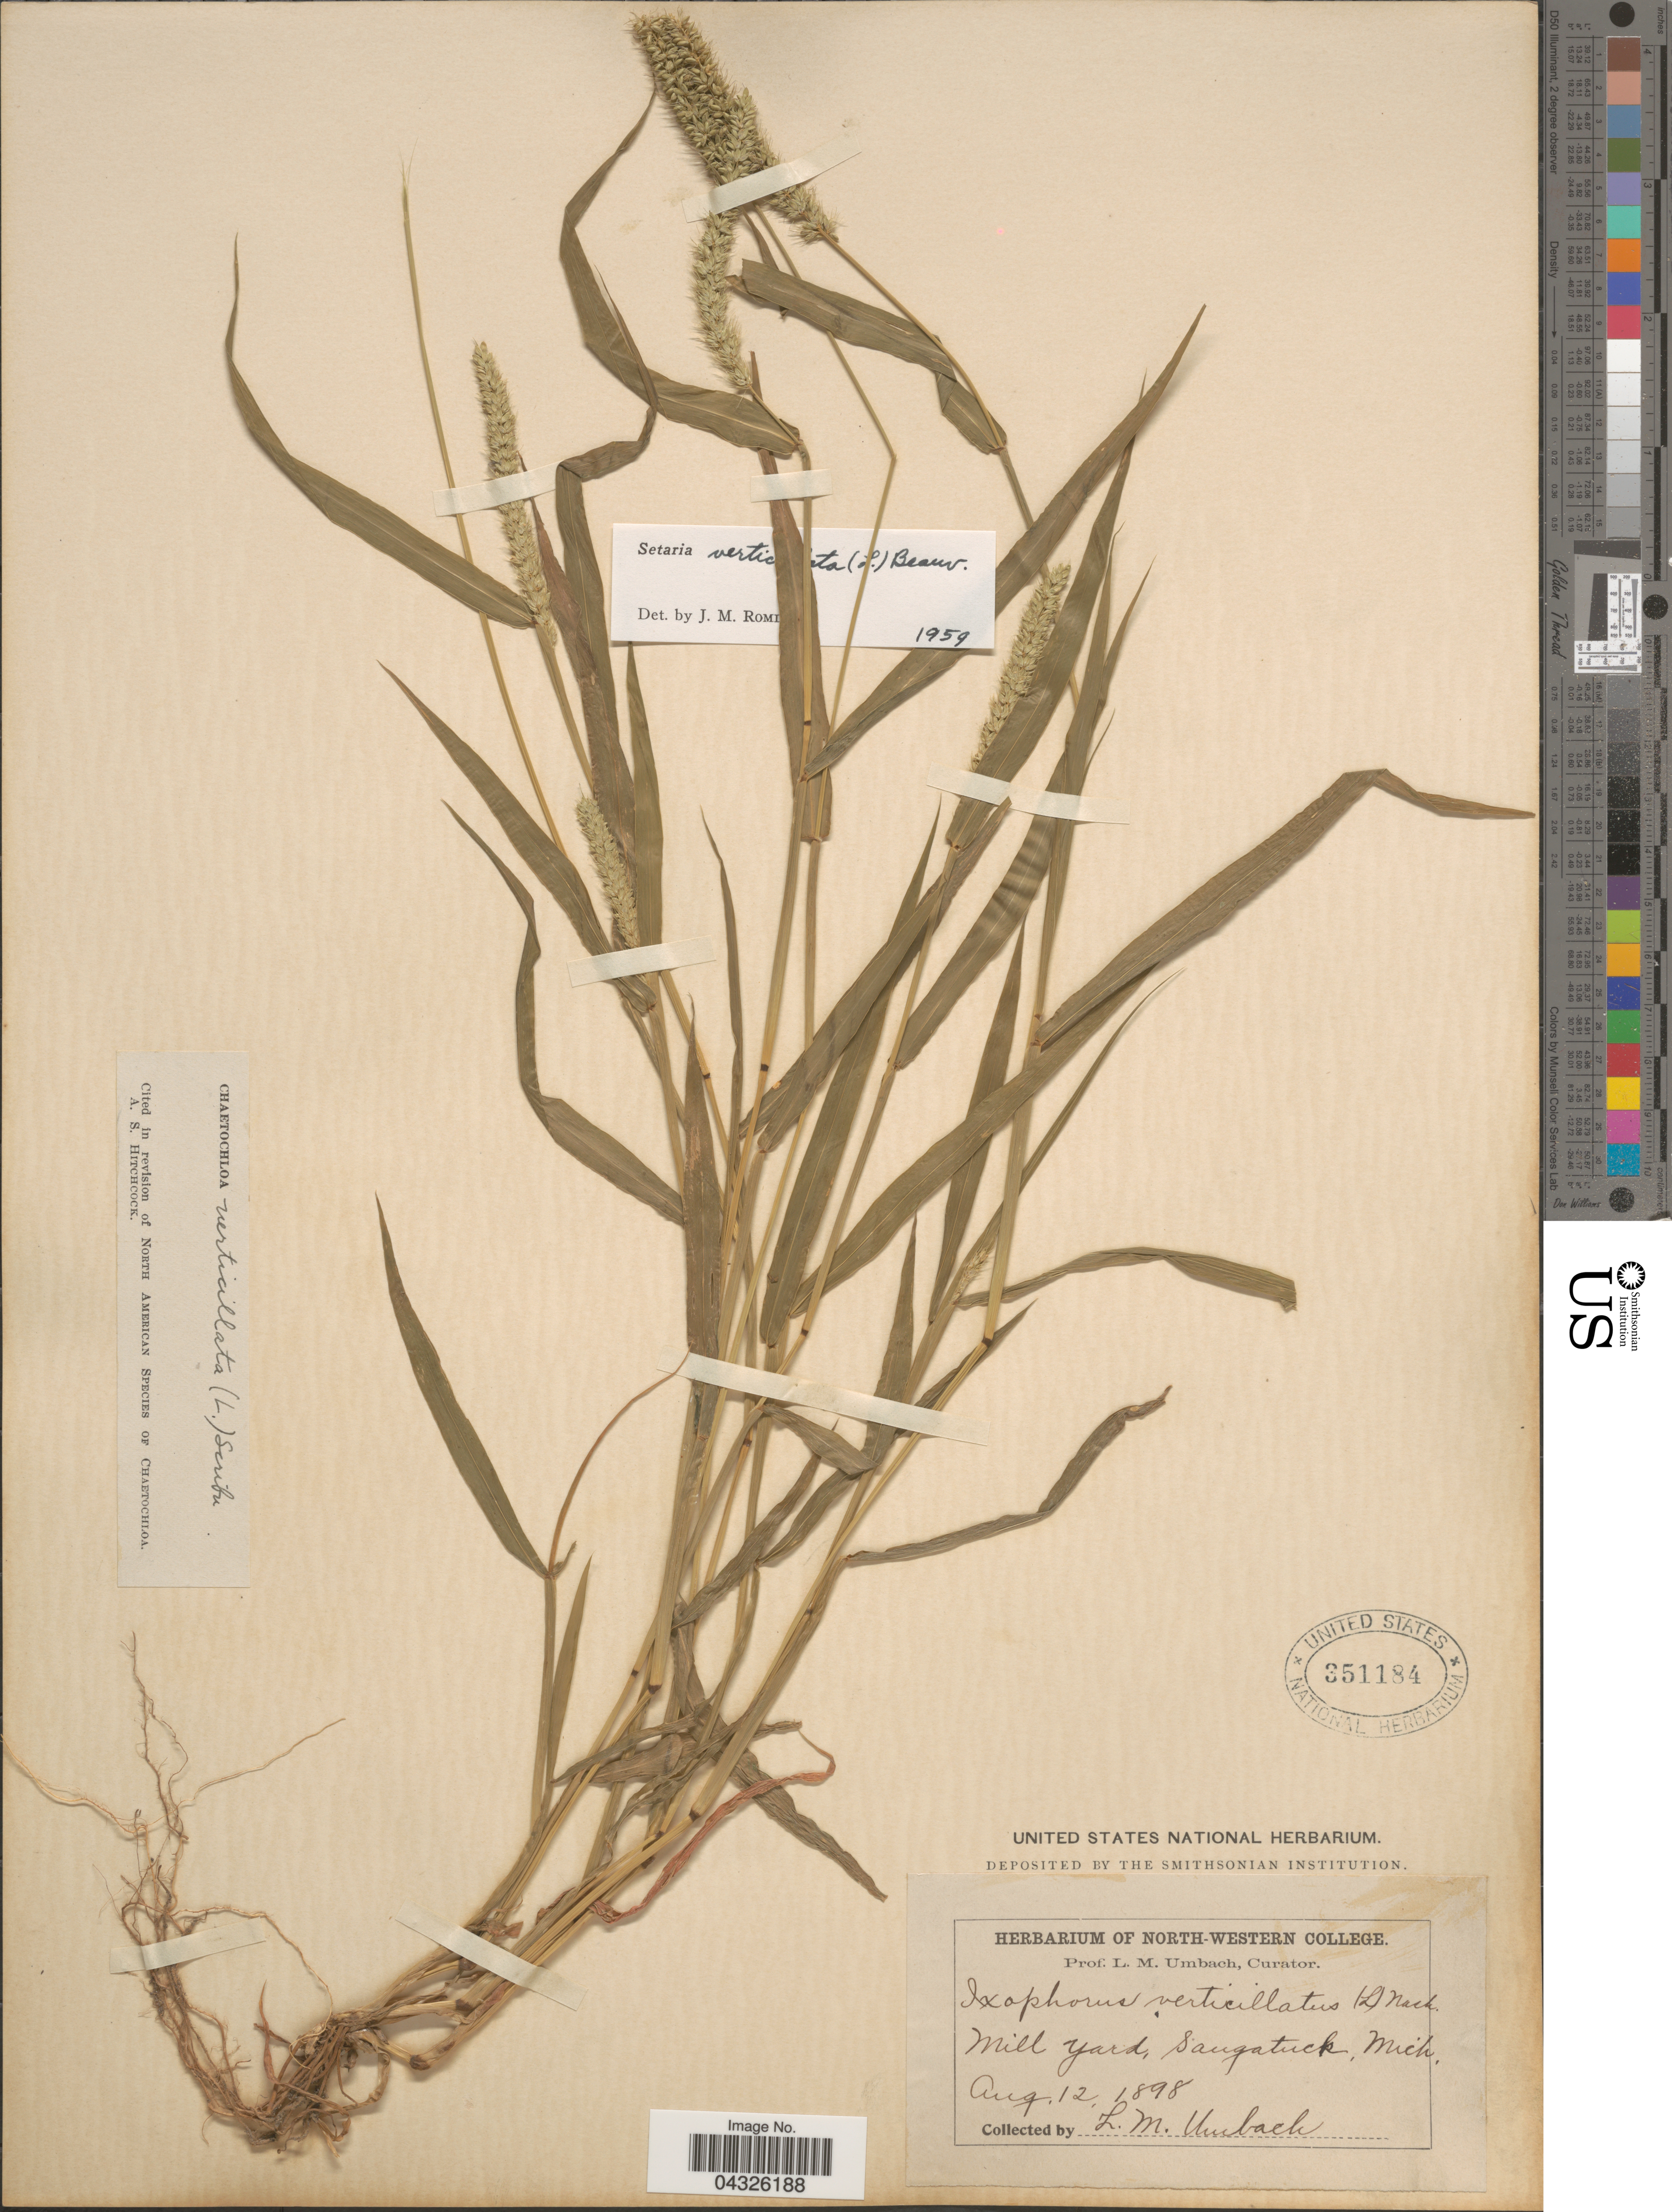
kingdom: Plantae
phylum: Tracheophyta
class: Liliopsida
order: Poales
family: Poaceae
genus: Setaria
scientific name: Setaria verticillata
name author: (L.) P. Beauv.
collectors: L. M. Umbach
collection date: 1898-08-12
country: United States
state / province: Michigan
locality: Mill Yard, Sangatuck.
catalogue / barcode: US 351184